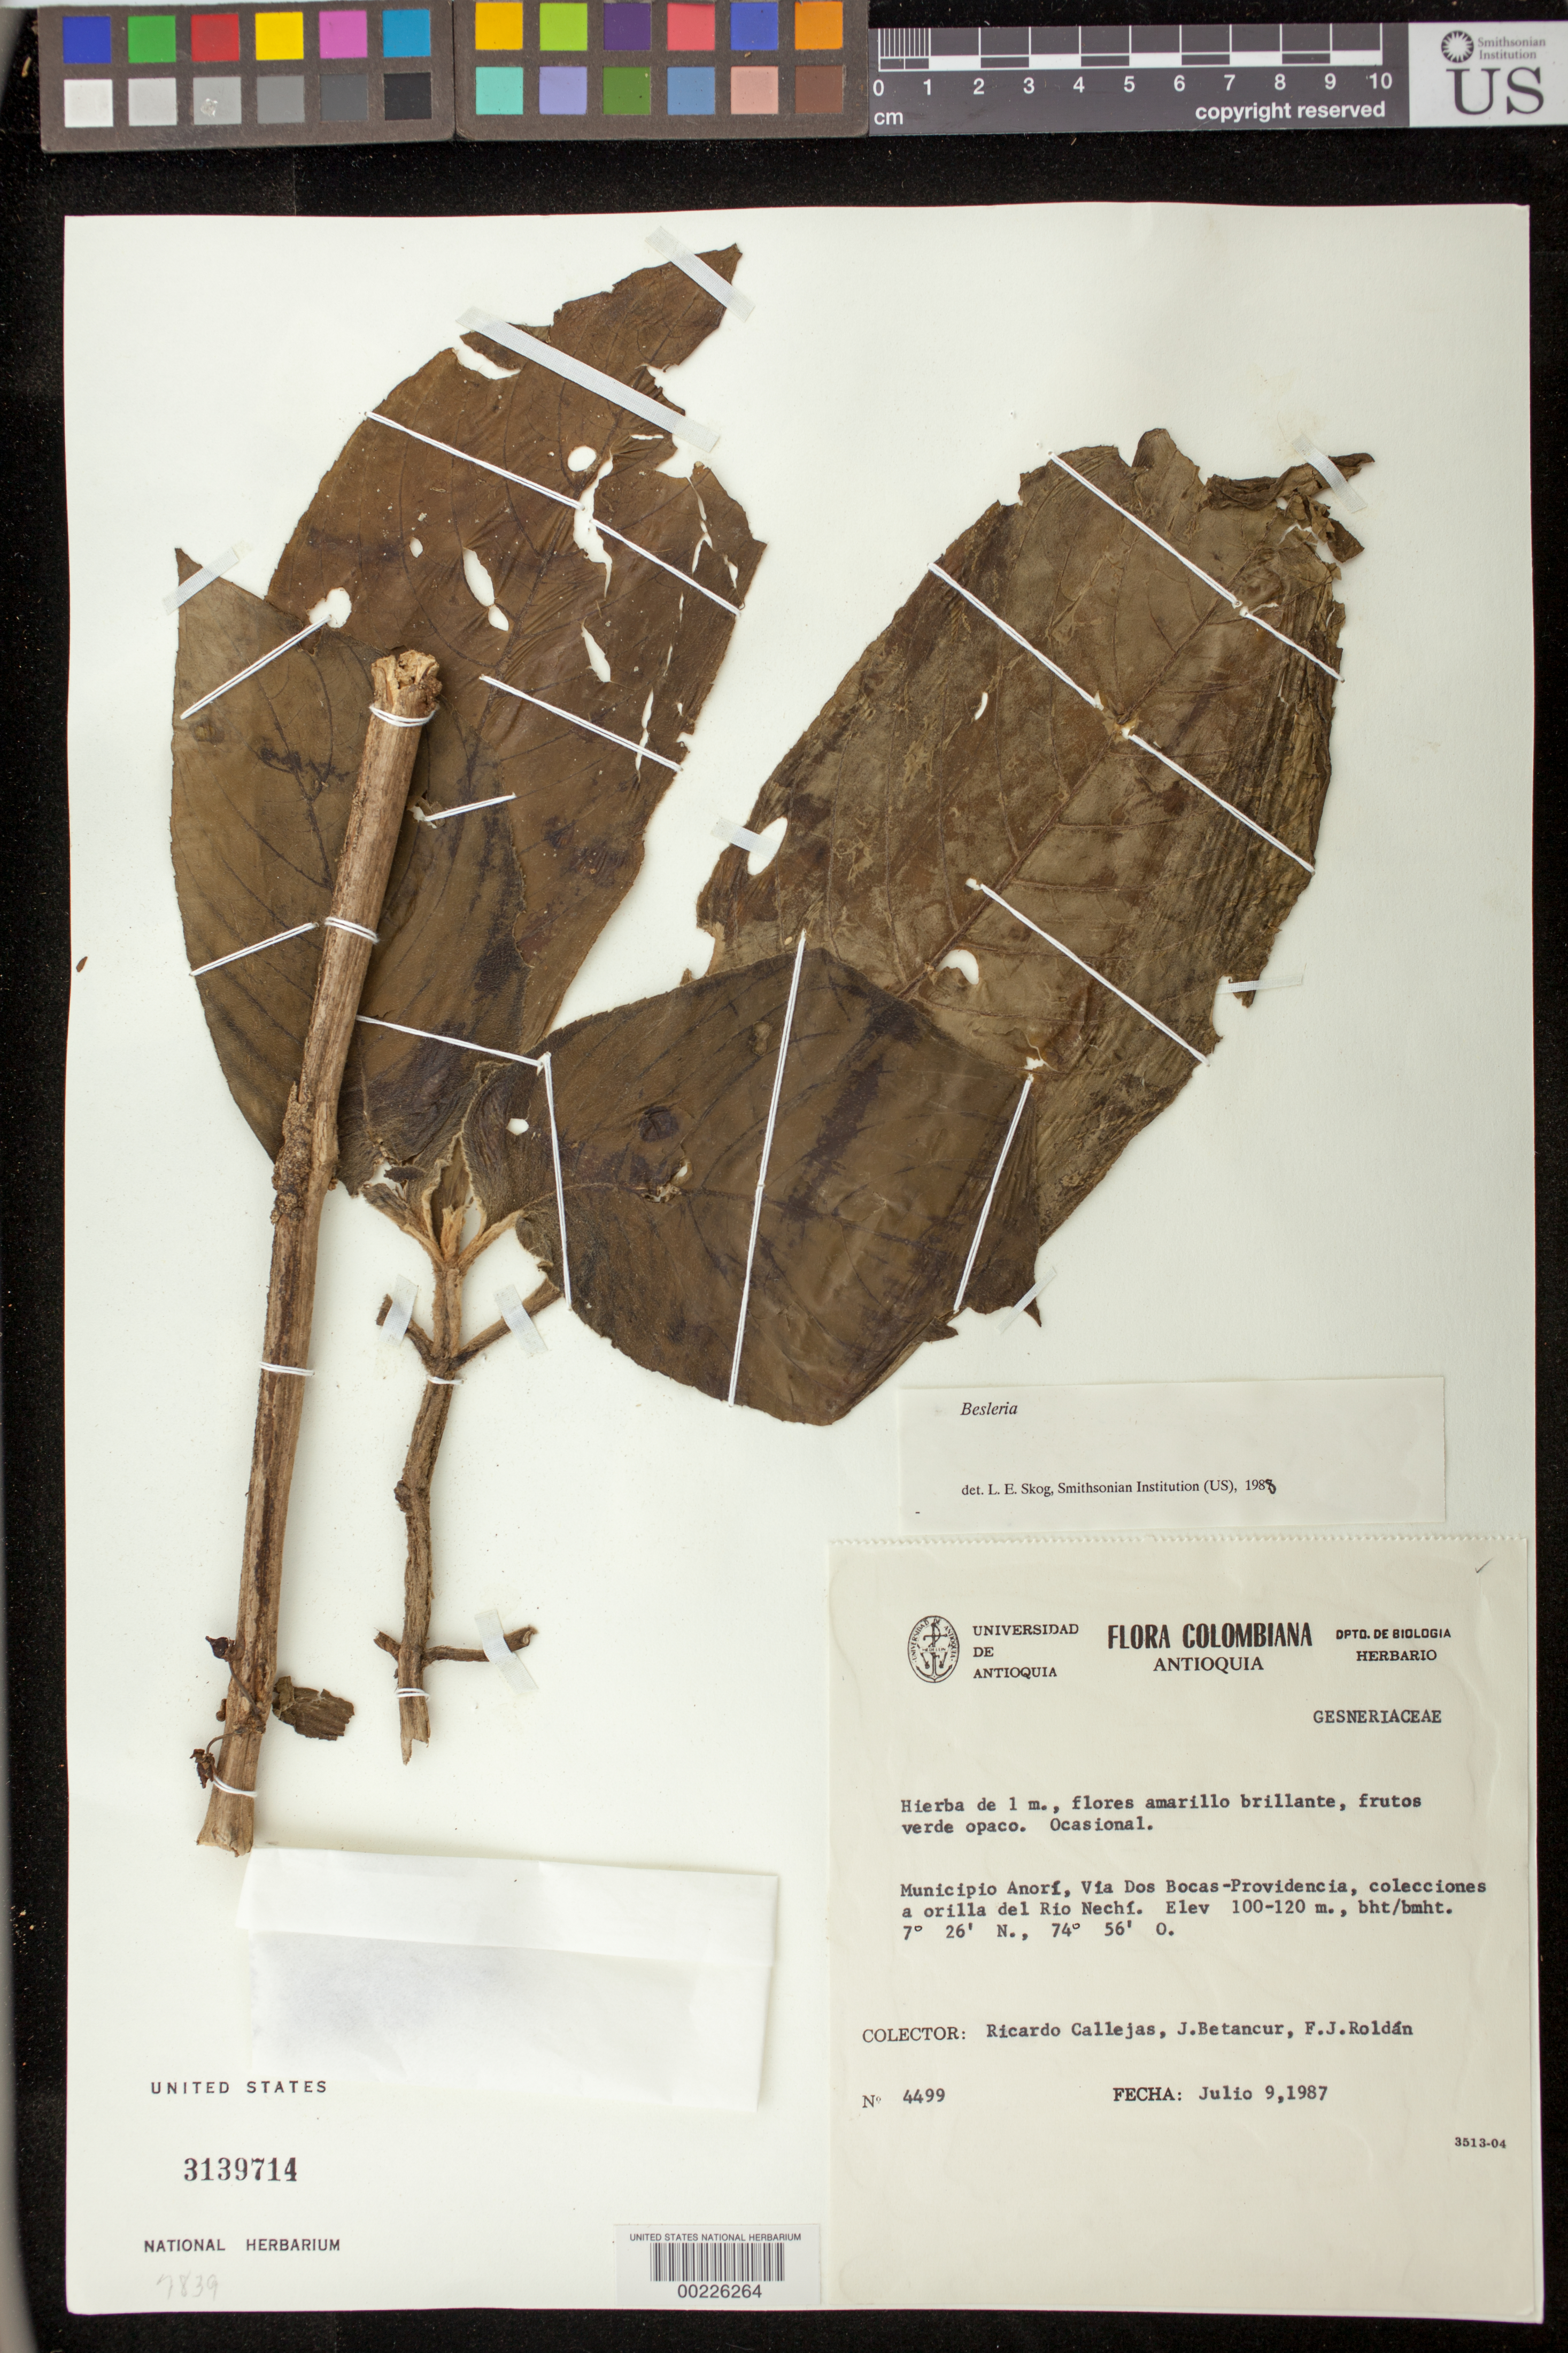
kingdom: Plantae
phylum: Tracheophyta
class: Magnoliopsida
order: Lamiales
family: Gesneriaceae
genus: Besleria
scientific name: Besleria sp.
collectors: R. Callejas & et al.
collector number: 4499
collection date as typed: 09 Jul 1987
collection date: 1987-07-09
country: Colombia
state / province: Antioquia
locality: Mpio. Anorí, Vía Dos Bocas-Providencia, collected by bank of Rio Nechi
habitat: bht/bmht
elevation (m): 100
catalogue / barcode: US 3139714